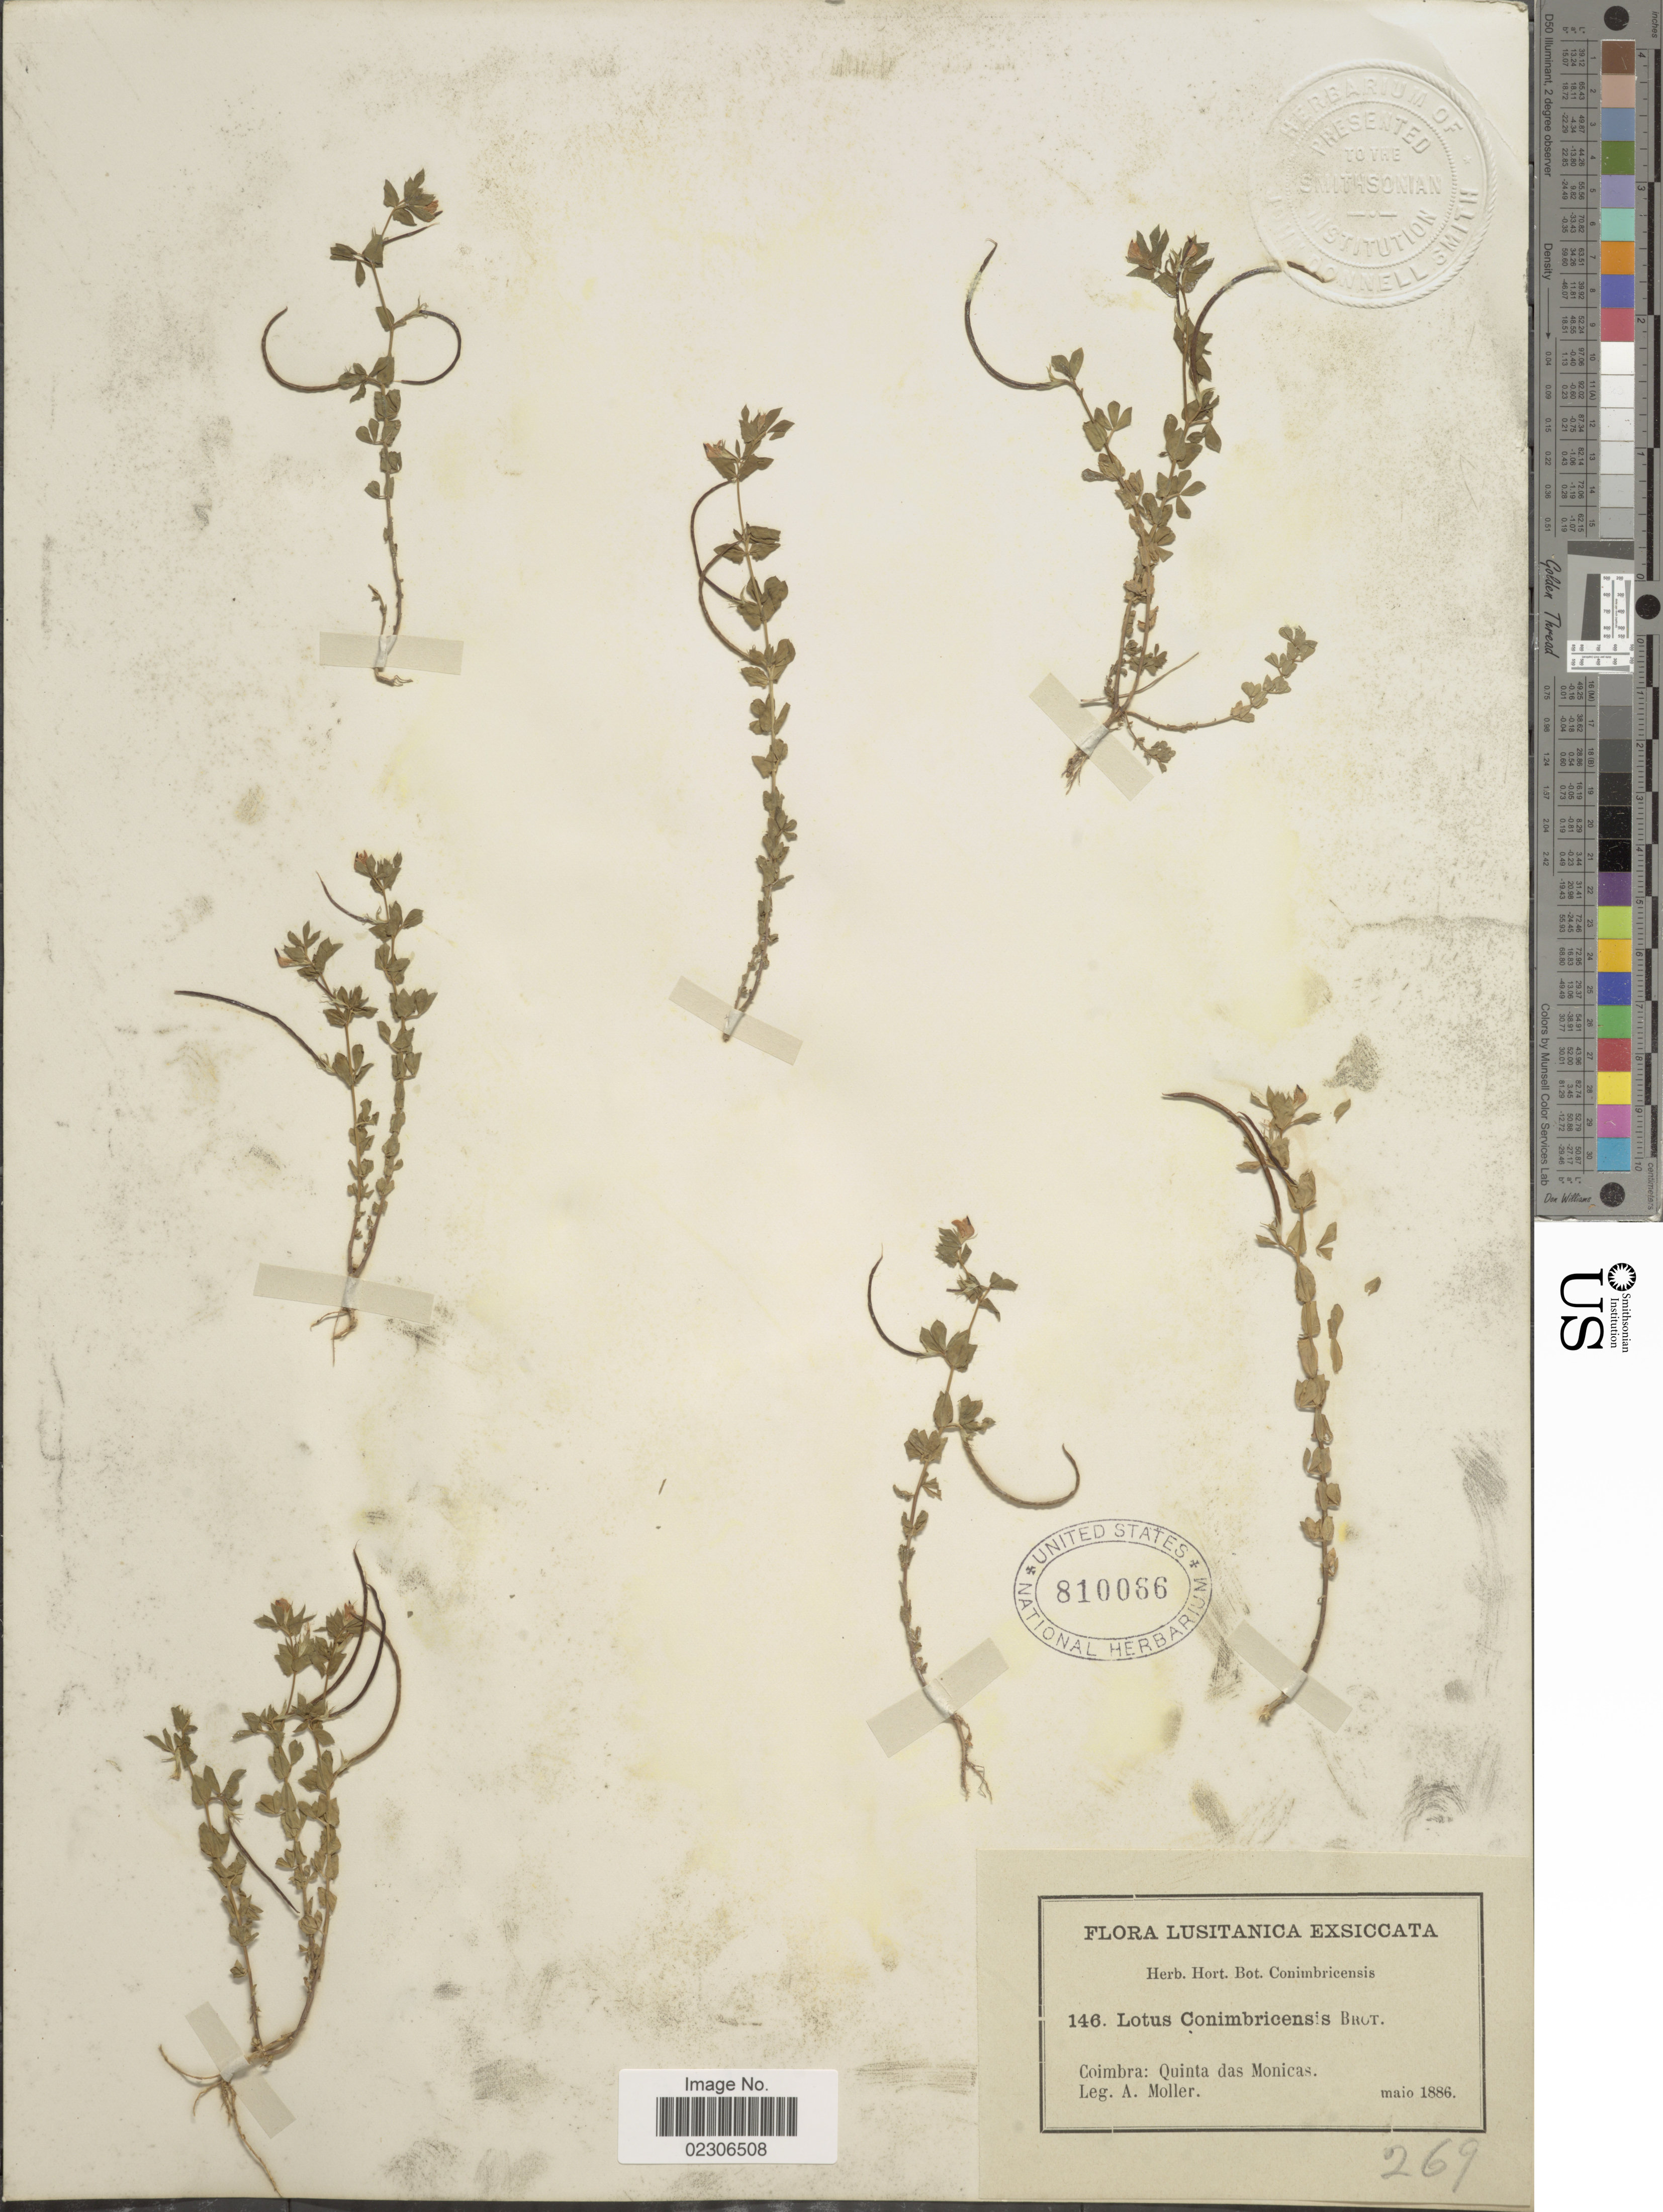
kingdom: Plantae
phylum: Tracheophyta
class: Magnoliopsida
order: Fabales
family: Fabaceae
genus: Lotus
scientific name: Lotus coimbrensis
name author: Willd.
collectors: A. Moller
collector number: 146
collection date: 1886-05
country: Portugal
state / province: Coimbra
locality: Quinta das Monicas. Lusitanica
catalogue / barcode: US 810066